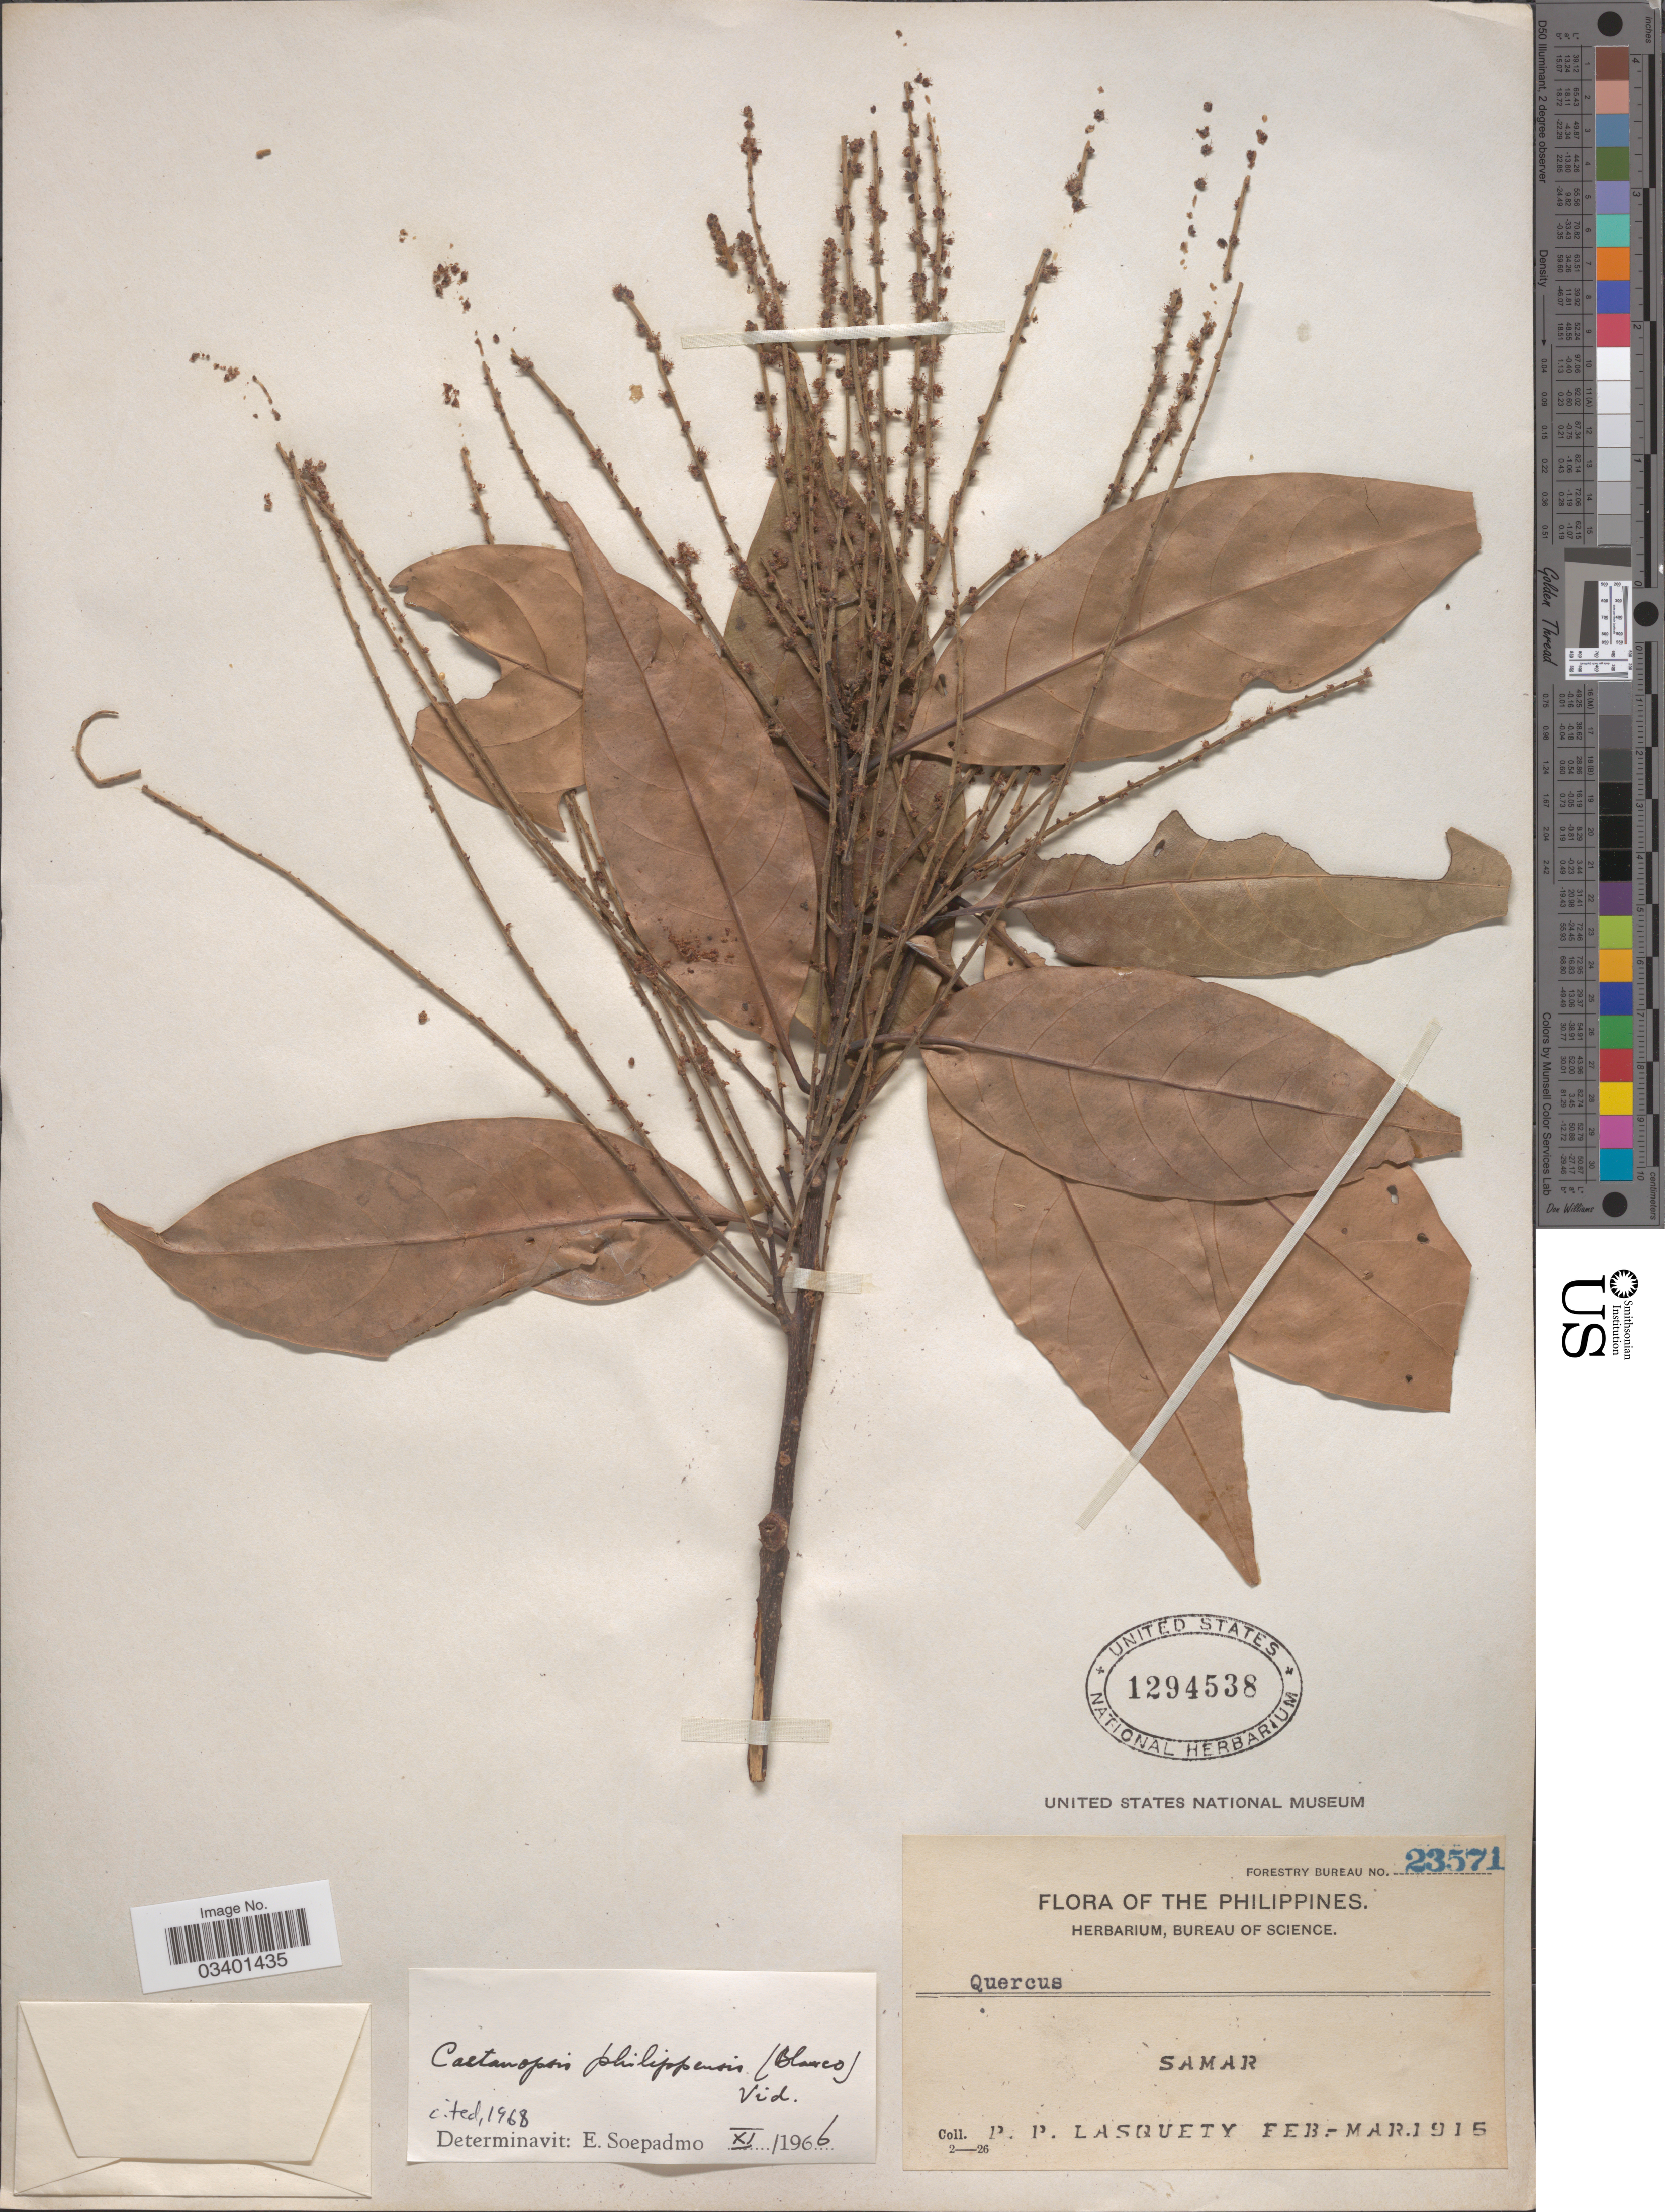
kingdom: Plantae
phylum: Tracheophyta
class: Magnoliopsida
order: Fagales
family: Fagaceae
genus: Castanopsis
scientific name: Castanopsis philipensis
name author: (Blanco) Vidal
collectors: P. Lasquety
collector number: Forestry Bureau 23571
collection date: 1915-02/1915-03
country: Philippines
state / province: Eastern Visayas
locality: Samar.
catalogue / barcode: US 1294538